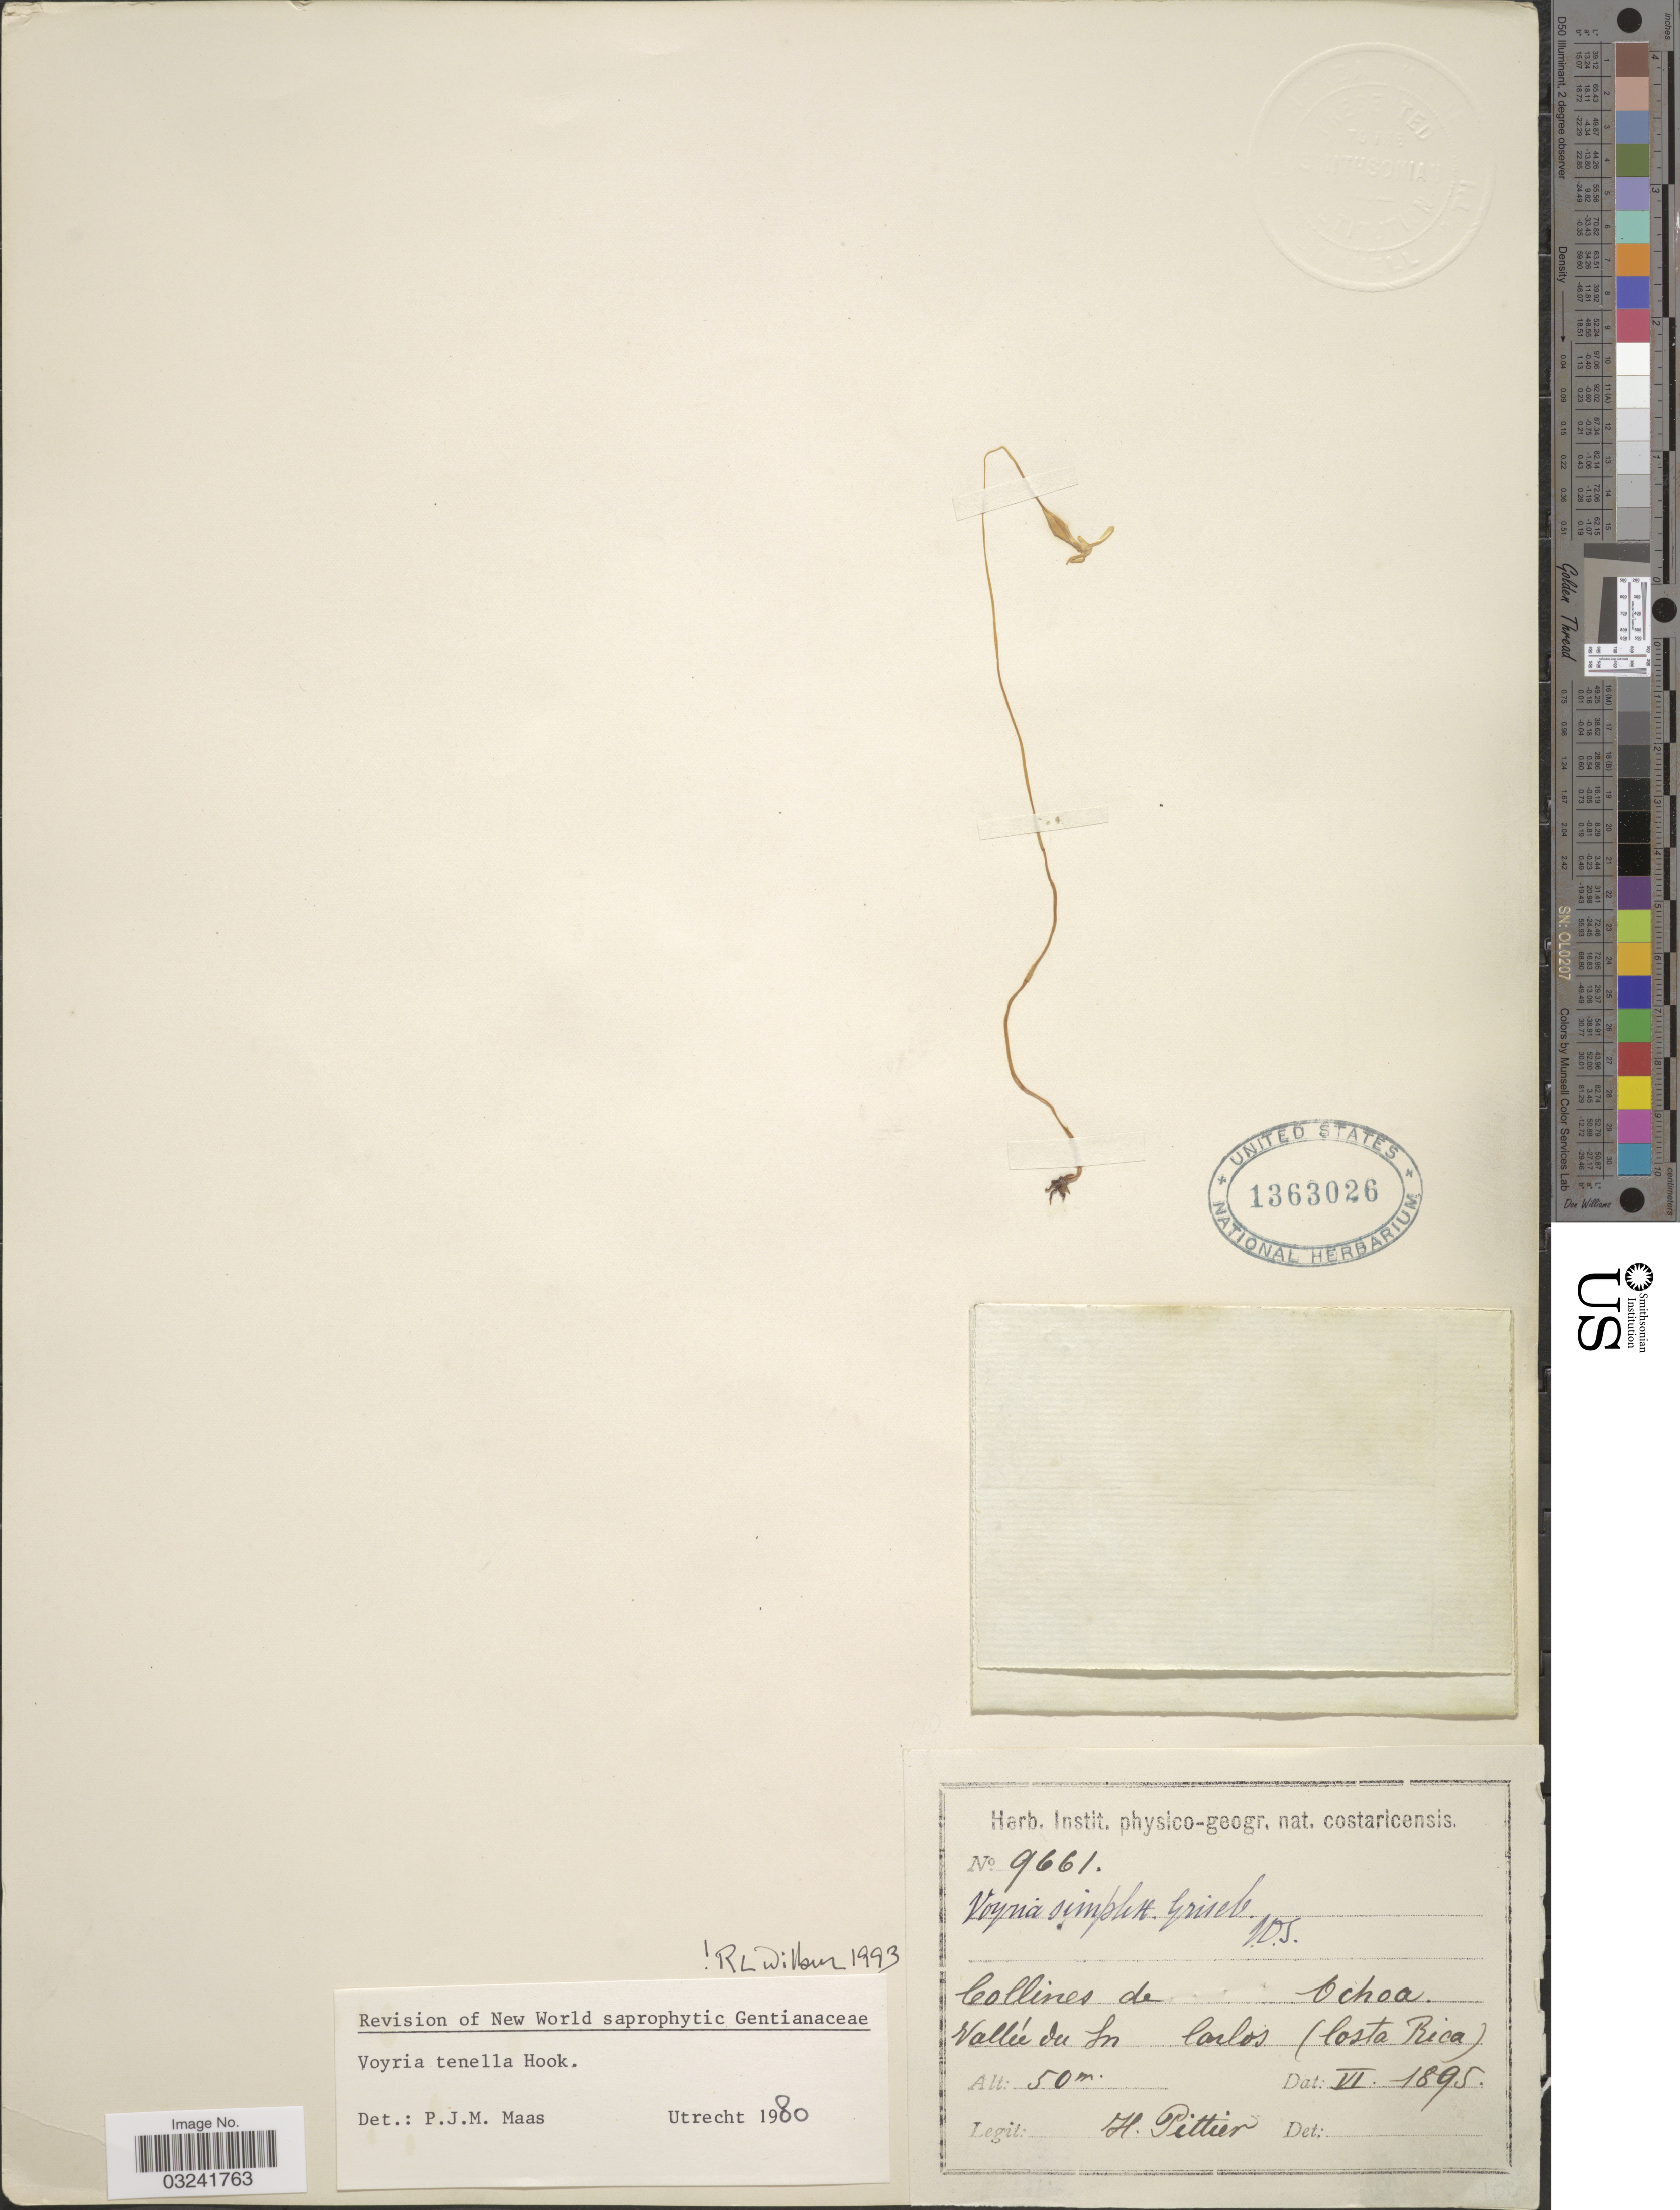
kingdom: Plantae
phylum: Tracheophyta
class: Magnoliopsida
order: Gentianales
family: Gentianaceae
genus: Voyria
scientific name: Voyria tenella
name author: Guilding ex Hook.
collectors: H. F. Pittier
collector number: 9661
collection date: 1895-06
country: Costa Rica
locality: Collines de Ochoa. Vallée du Sn Carlos.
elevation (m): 50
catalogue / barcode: US 1363026